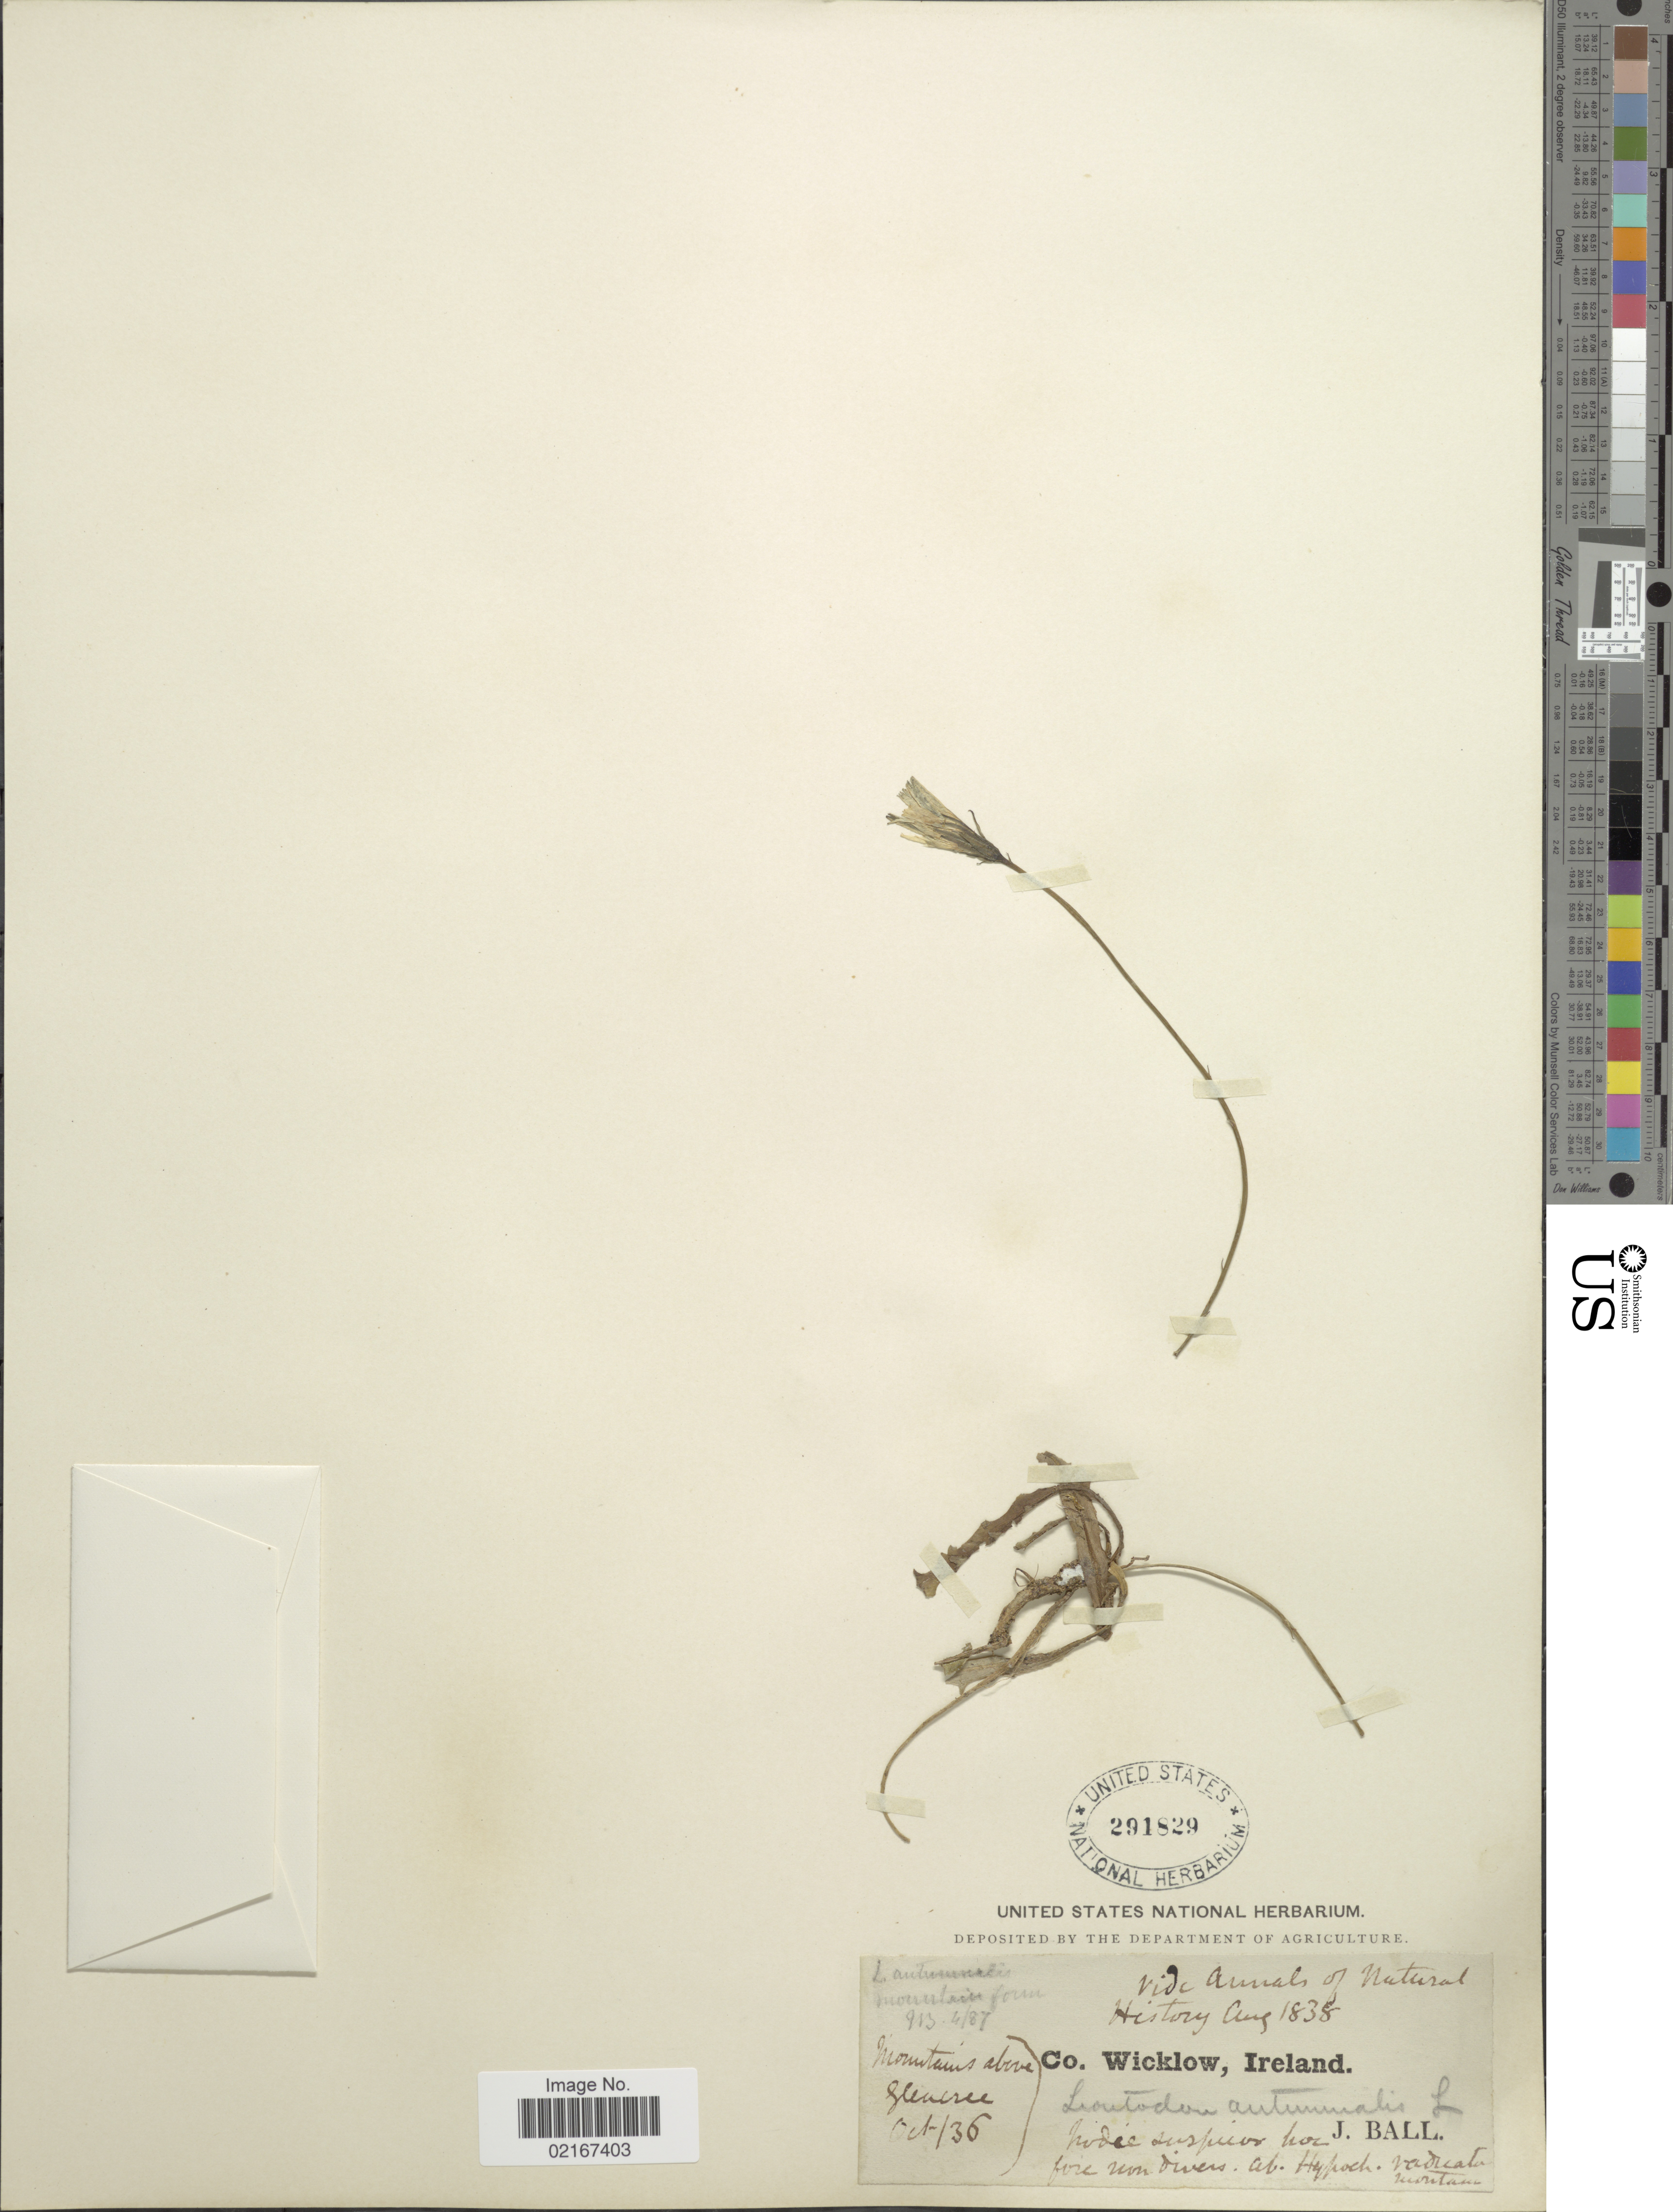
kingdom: Plantae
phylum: Tracheophyta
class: Magnoliopsida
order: Asterales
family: Asteraceae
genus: Leontodon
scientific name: Leontodon autumnalis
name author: L.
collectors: J. Ball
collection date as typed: Transcribed d/m/y: /10/36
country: Ireland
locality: Co. Wicklow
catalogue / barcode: US 291829